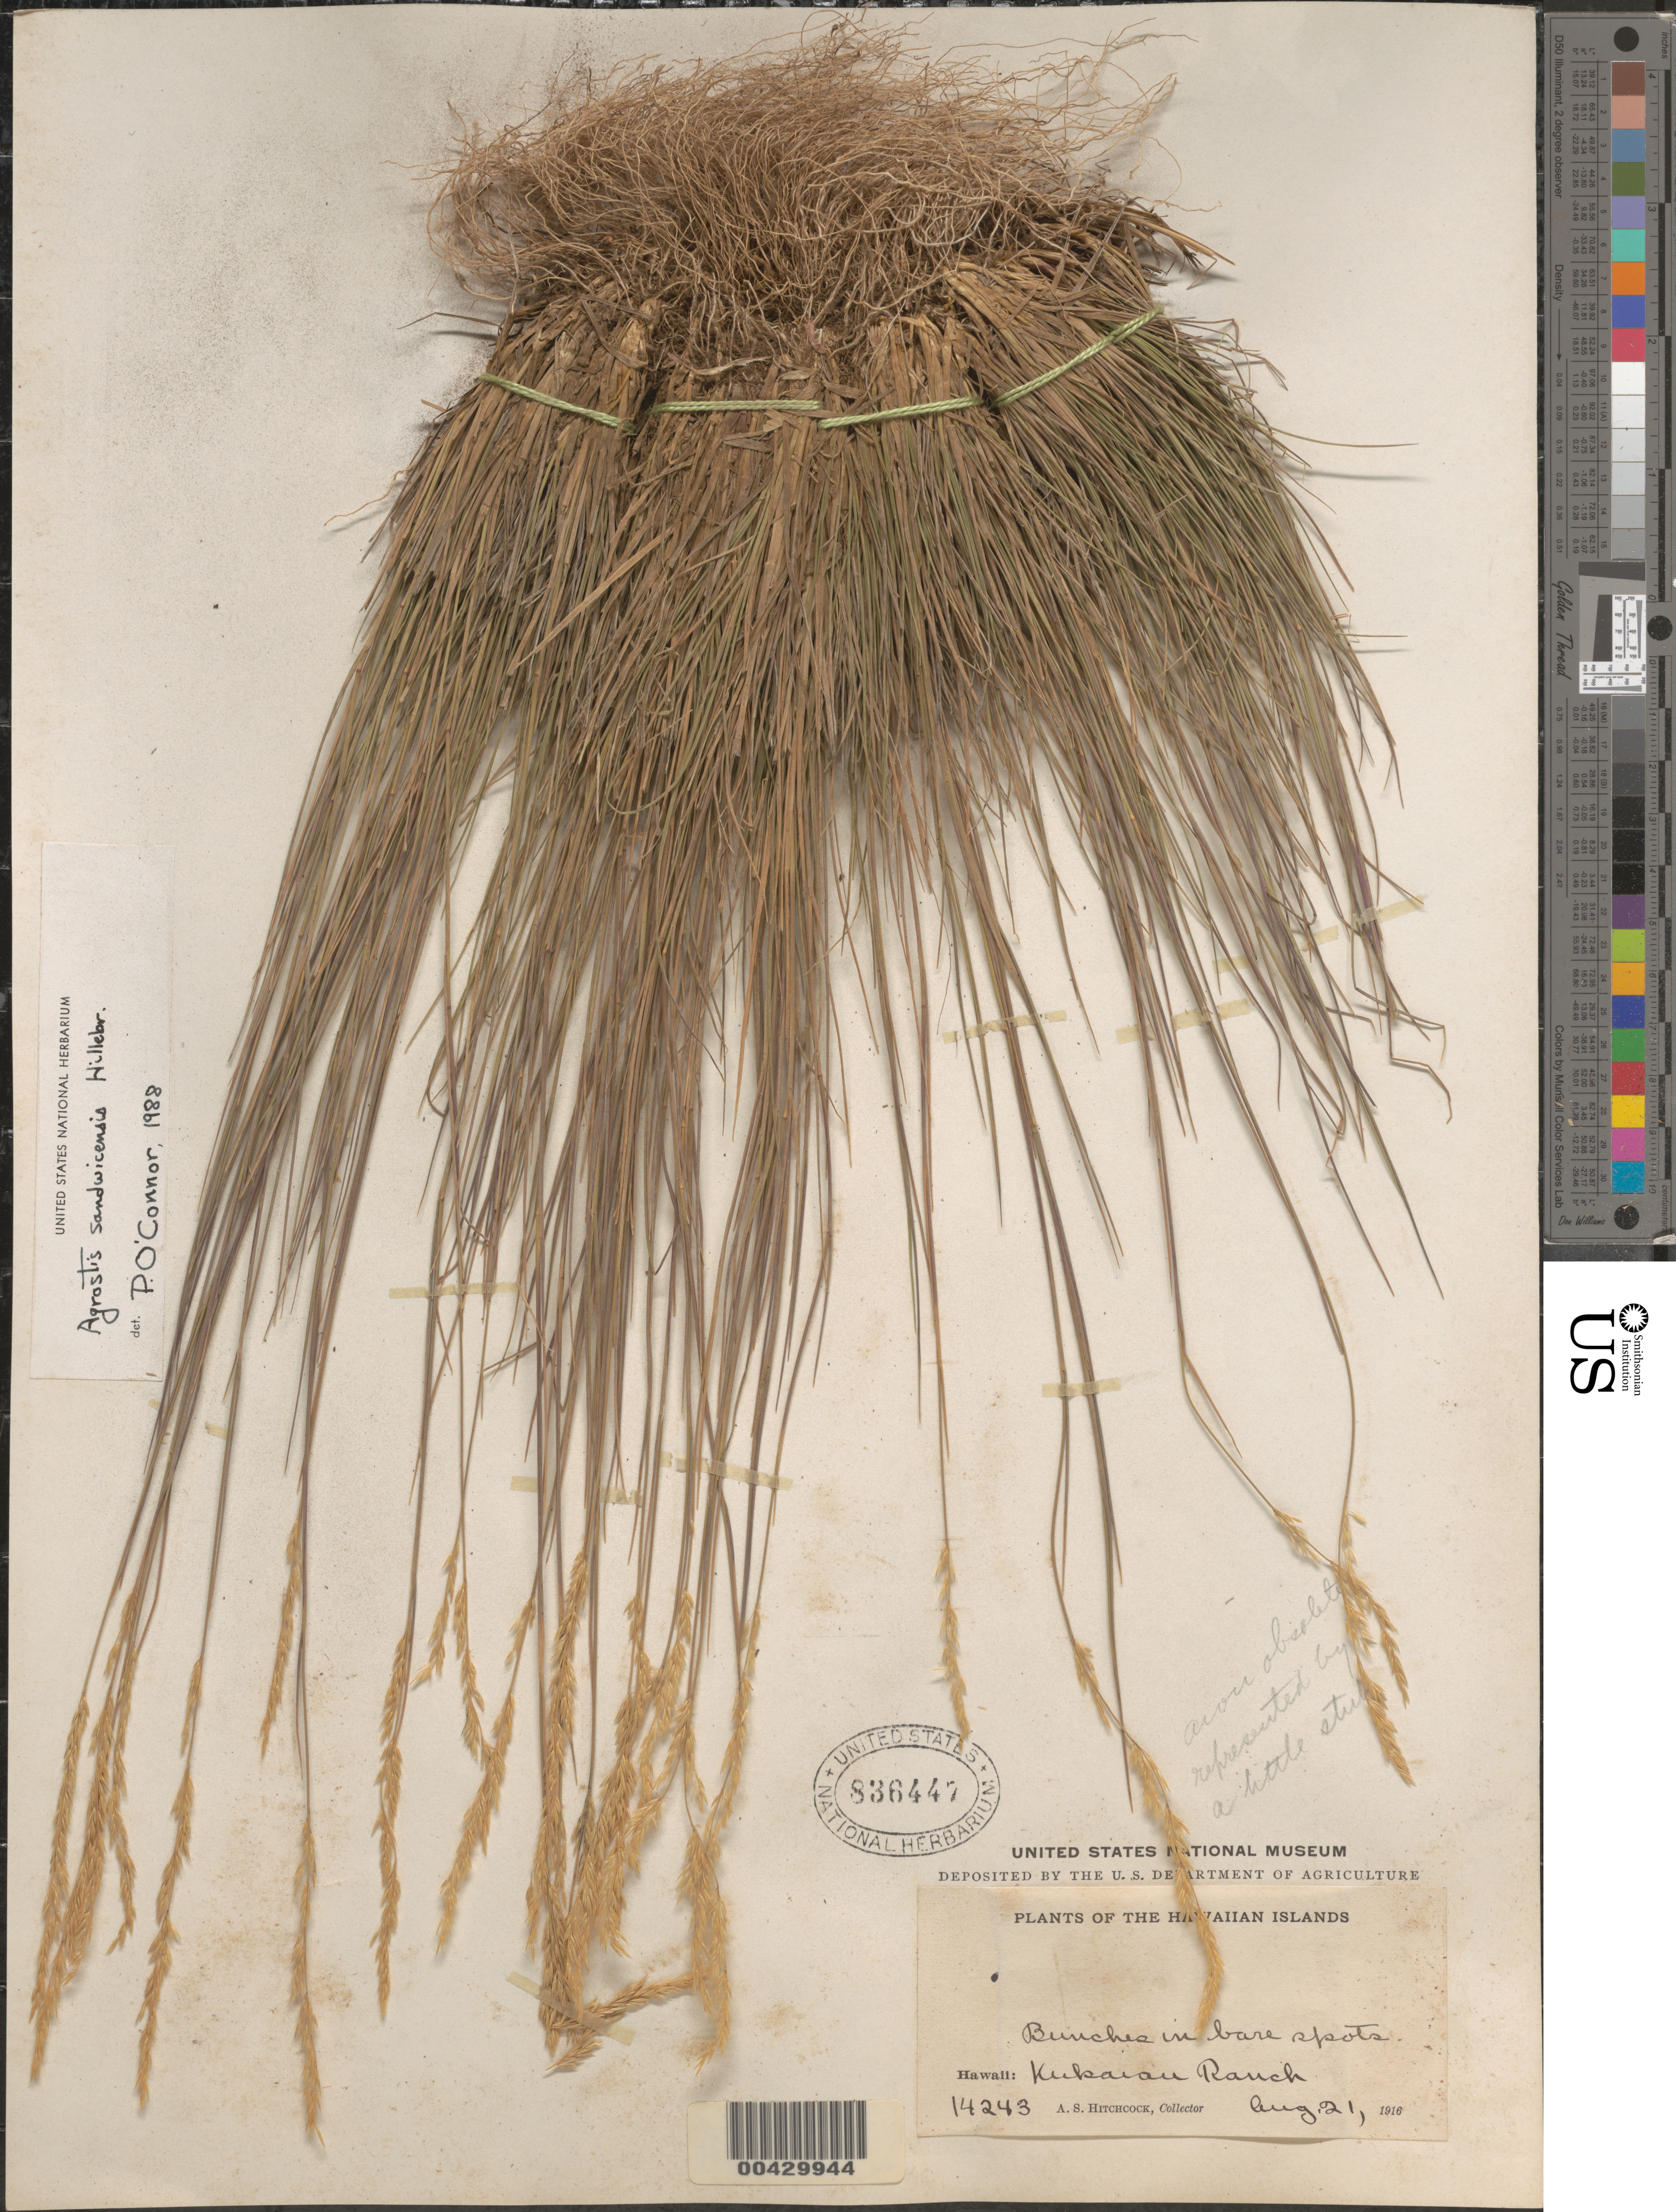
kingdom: Plantae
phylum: Tracheophyta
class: Liliopsida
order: Poales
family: Poaceae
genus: Agrostis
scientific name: Agrostis sandwicensis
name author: Hillebr.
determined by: Wagner, W. L., (BOT), Smithsonian Institution - National Museum of Natural History (UNITED STATES)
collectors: A. S. Hitchcock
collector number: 14243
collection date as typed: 21 Aug 1916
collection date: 1916-08-21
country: United States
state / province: Hawaii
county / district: Hawaii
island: Hawaii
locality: Kukaiau Ranch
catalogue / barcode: US 836447